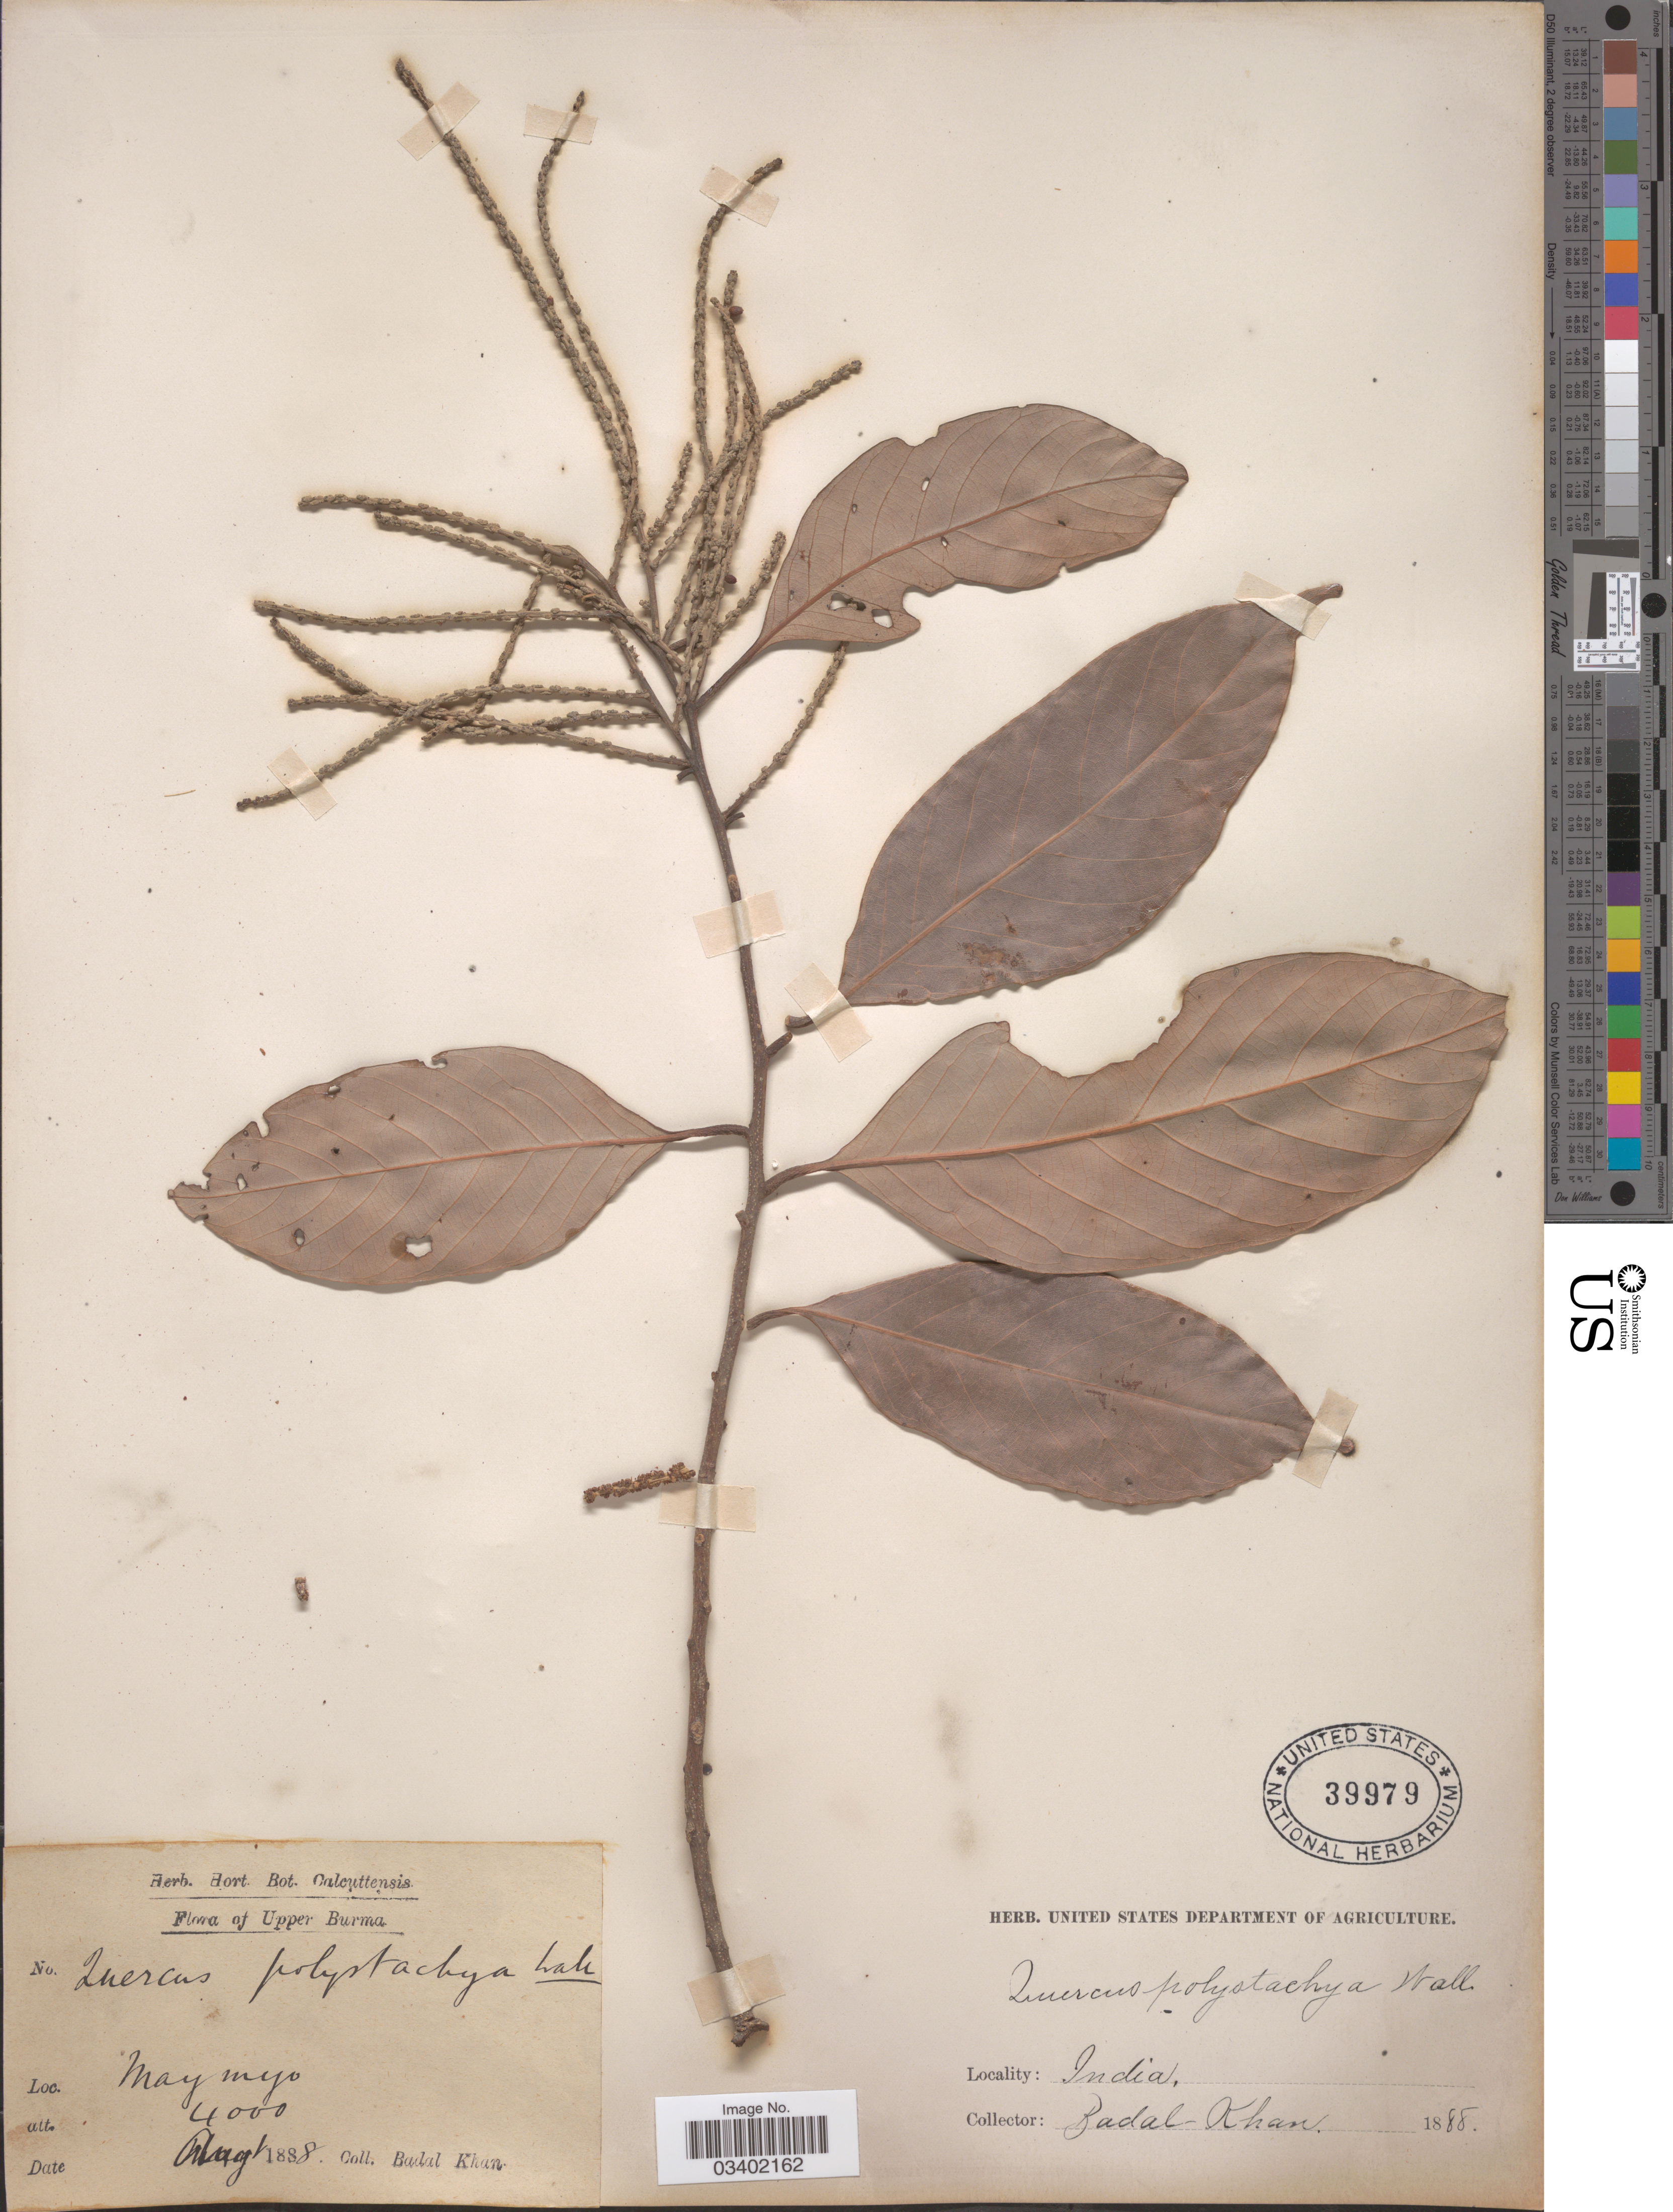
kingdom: Plantae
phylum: Tracheophyta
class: Magnoliopsida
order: Fagales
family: Fagaceae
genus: Lithocarpus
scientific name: Lithocarpus polystachyus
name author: (Wall. ex A. DC.) Rehder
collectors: B. Khan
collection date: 1888-08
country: Myanmar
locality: Upper Burma. Maymyo. India.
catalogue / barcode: US 39979